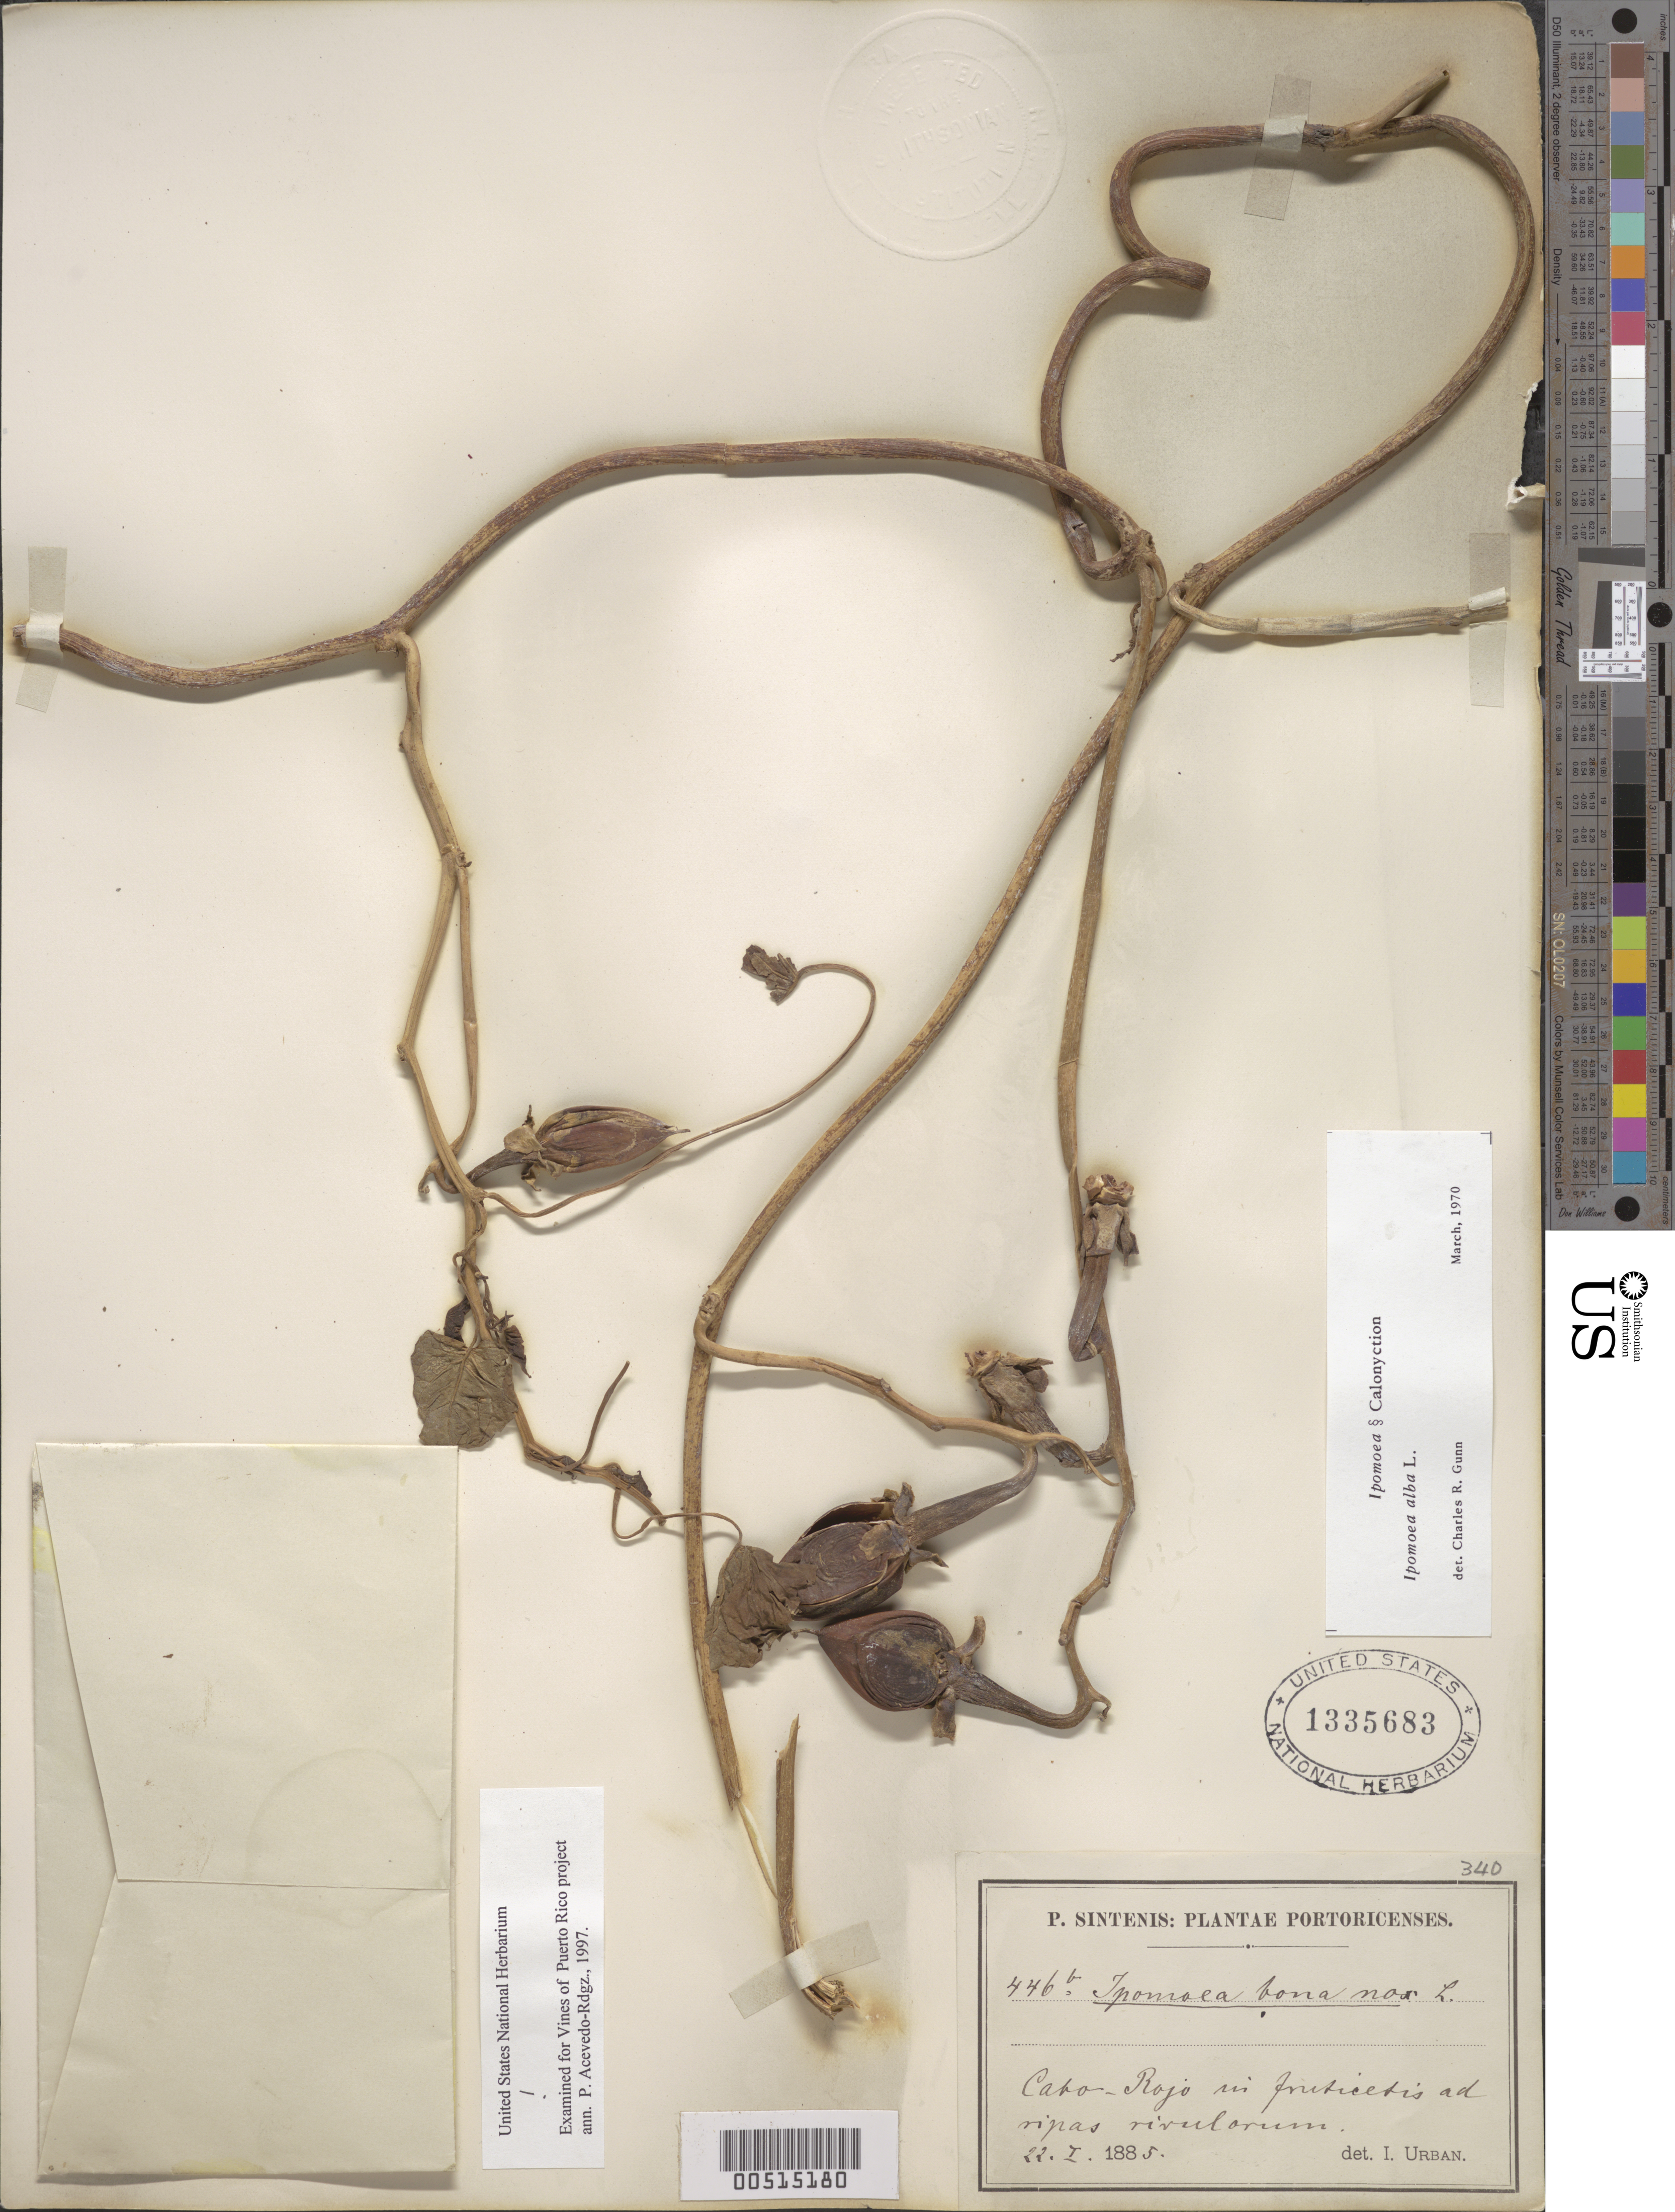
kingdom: Plantae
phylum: Tracheophyta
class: Magnoliopsida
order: Solanales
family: Convolvulaceae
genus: Ipomoea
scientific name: Ipomoea alba L.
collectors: P. Sintenis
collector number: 446b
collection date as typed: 22 Jan 1885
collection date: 1885-01-22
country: Puerto Rico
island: Greater Antilles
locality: Cabo Rojo. In fruticetis ad ripas rivulorum.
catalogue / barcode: US 1335683